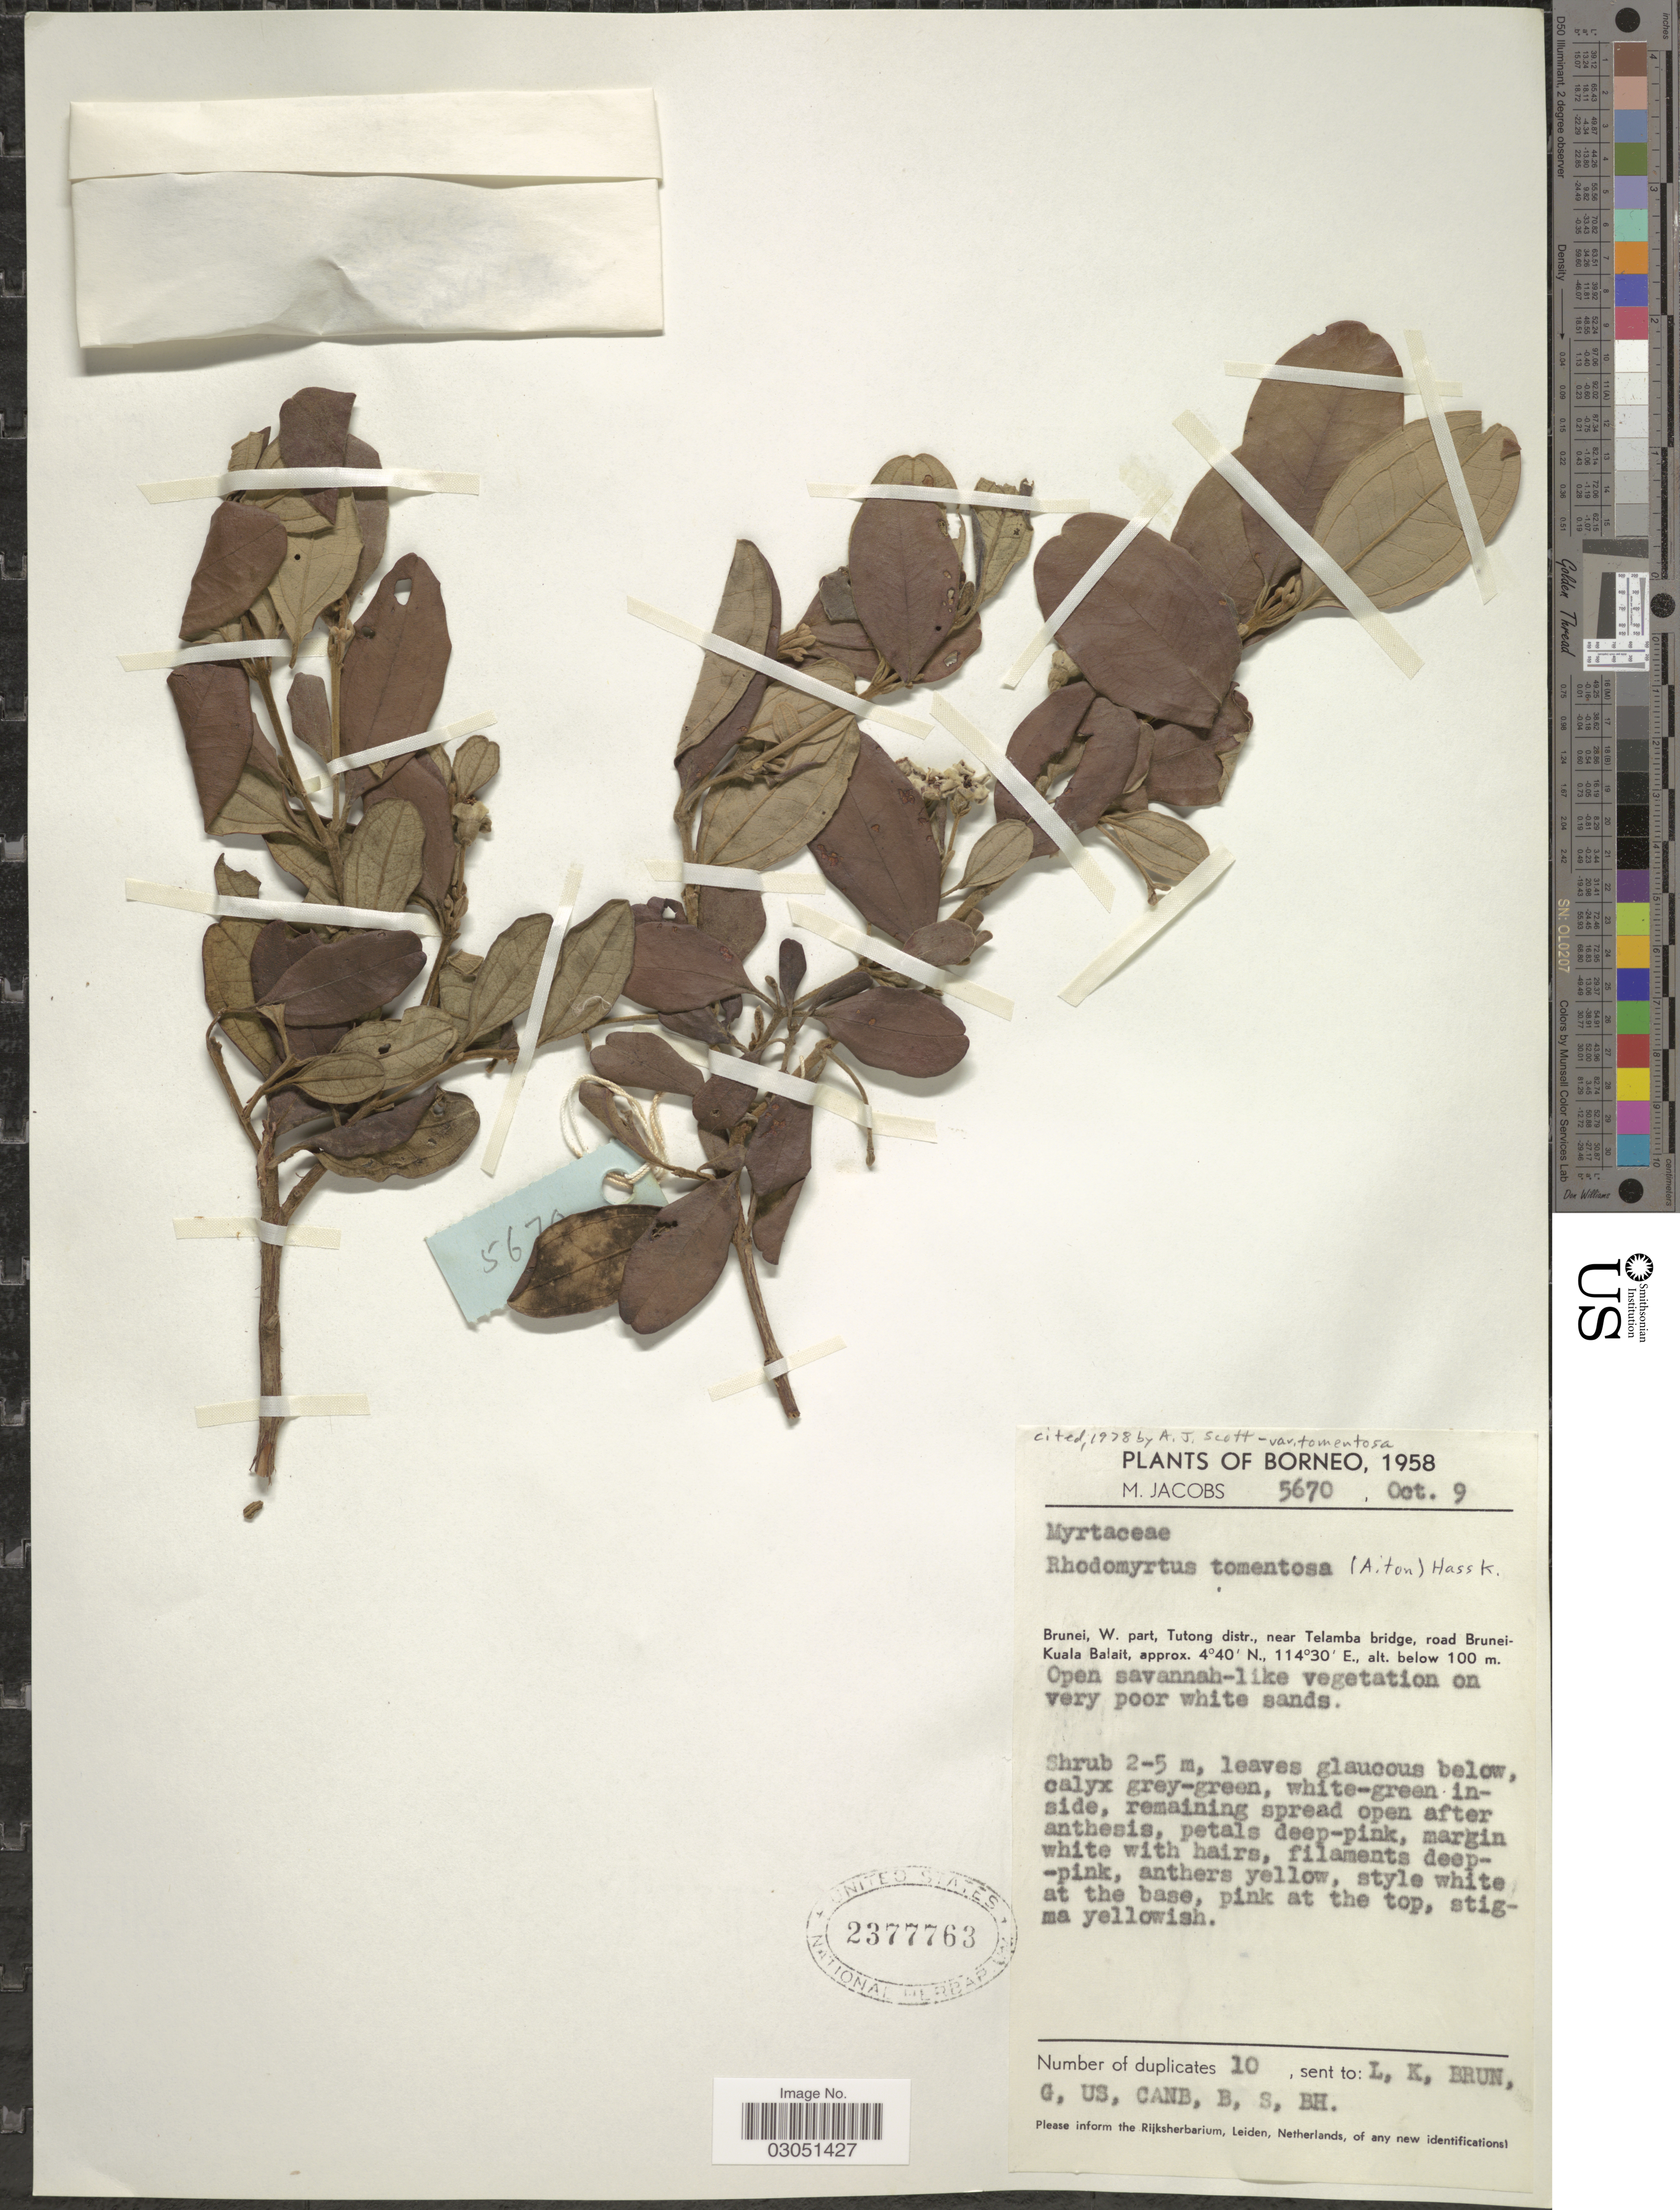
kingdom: Plantae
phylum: Tracheophyta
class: Magnoliopsida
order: Myrtales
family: Myrtaceae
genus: Rhodomyrtus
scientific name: Rhodomyrtus tomentosa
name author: (Aiton) Hassk.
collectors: M. Jacobs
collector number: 5670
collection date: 1958-10-09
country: Brunei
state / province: Tutong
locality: Borneo, Brunei, W. part, Tutong distr., near Telamba bridge, road Brunei-Kuala Balait.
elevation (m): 100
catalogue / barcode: US 2377763